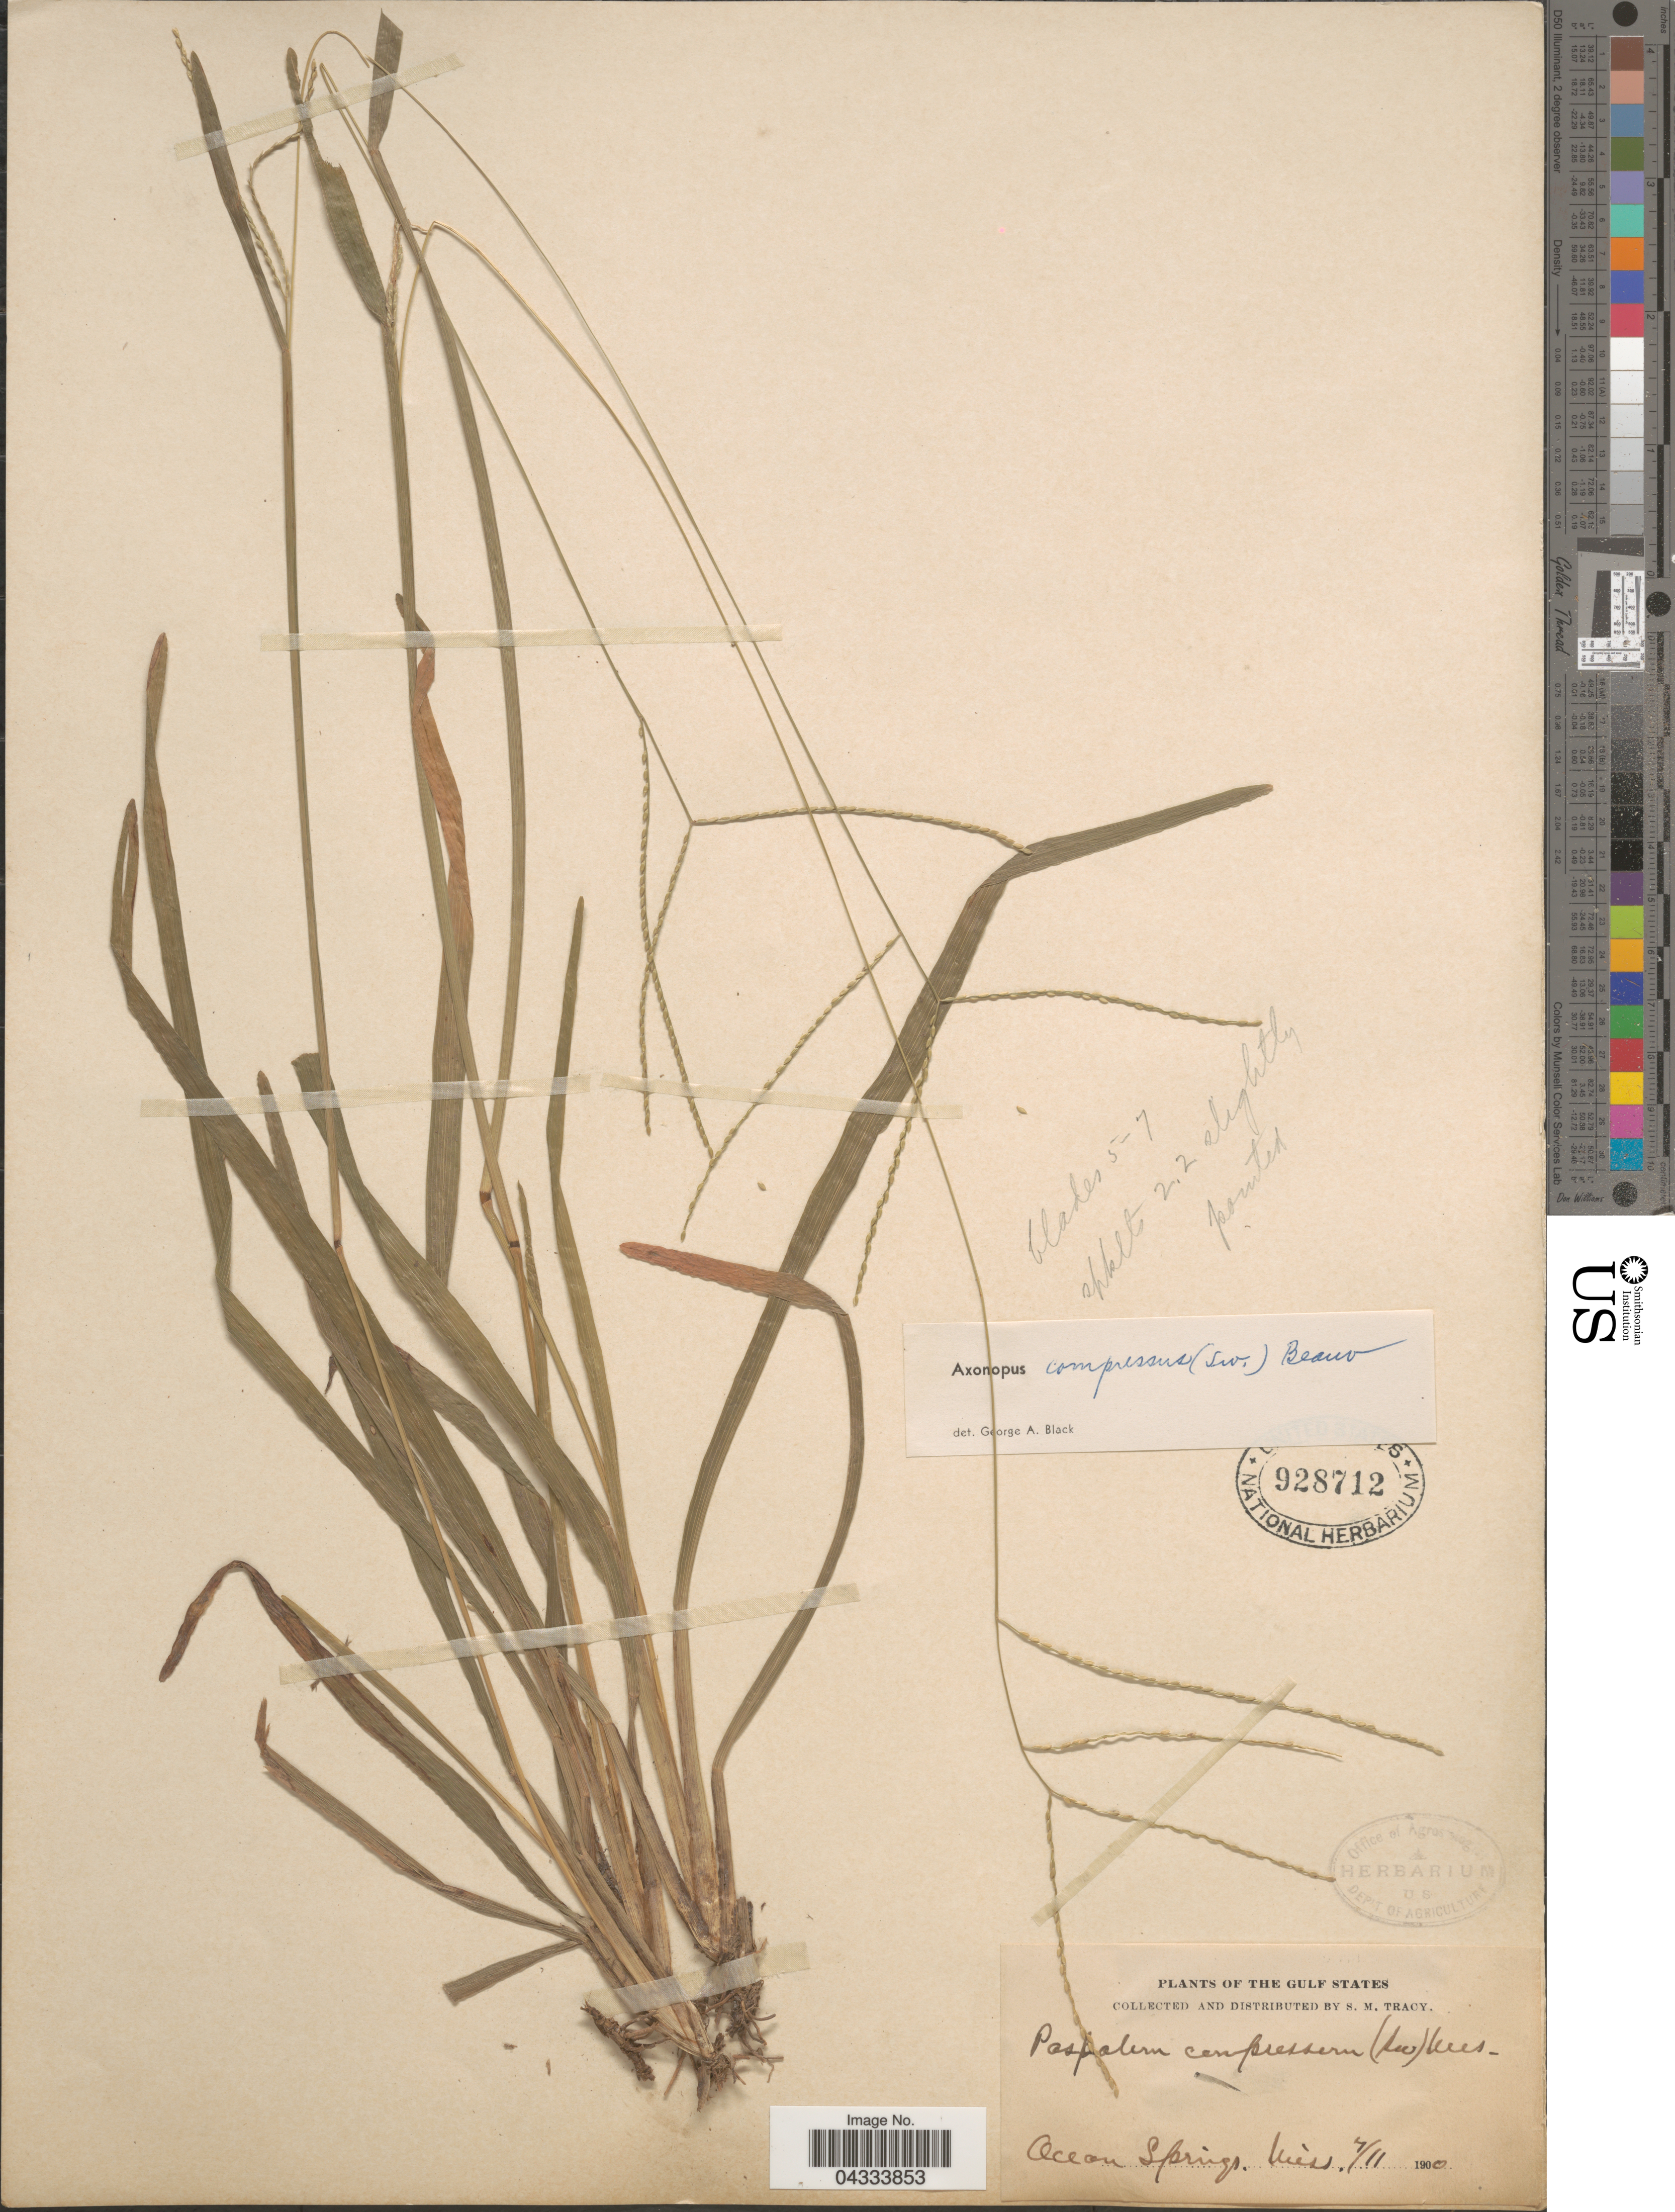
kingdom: Plantae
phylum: Tracheophyta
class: Liliopsida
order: Poales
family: Poaceae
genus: Axonopus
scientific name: Axonopus compressus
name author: (Sw.) P. Beauv.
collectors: S. M. Tracy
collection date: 1900-07-11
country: United States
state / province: Mississippi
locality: The Gulf States. Ocean Springs.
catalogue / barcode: US 928712